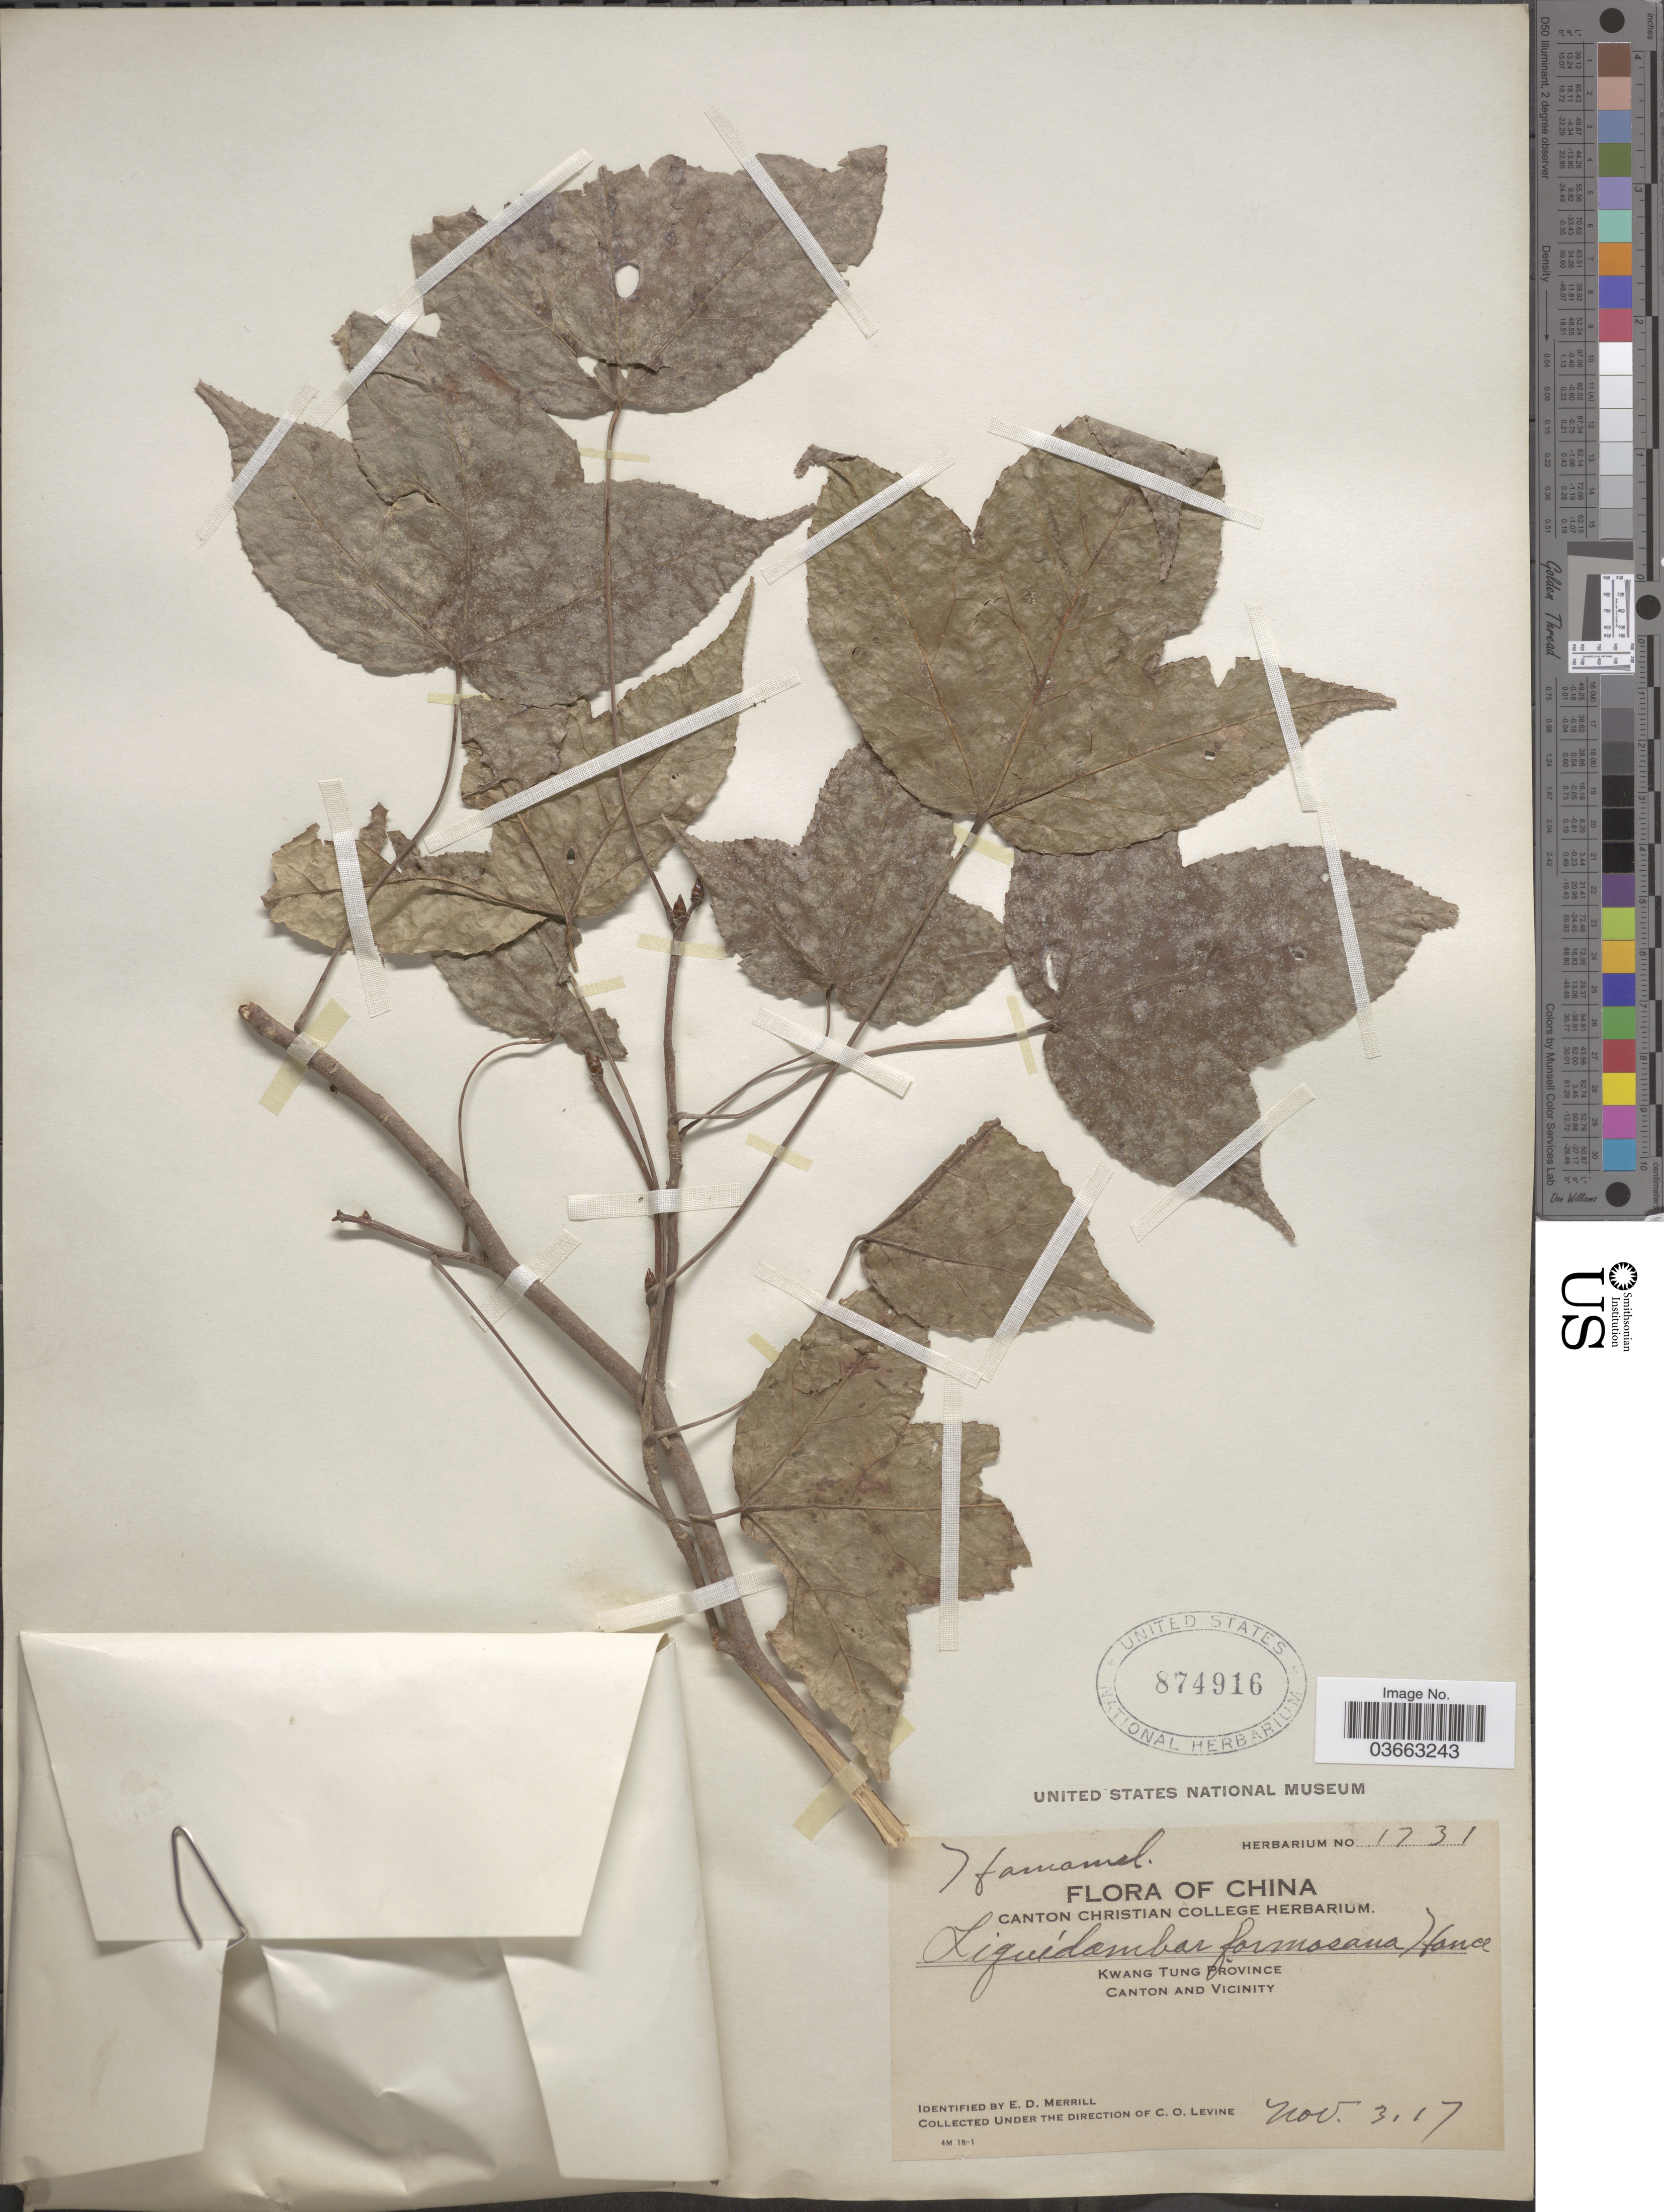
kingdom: Plantae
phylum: Tracheophyta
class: Magnoliopsida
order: Saxifragales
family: Altingiaceae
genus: Liquidambar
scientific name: Liquidambar formosana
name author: Hance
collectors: C. O. Levine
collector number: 1731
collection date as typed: Transcribed d/m/y: 3/11/17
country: China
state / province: Guangdong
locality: Kwang Tung Province. Canton and Vicinity.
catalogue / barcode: US 874916